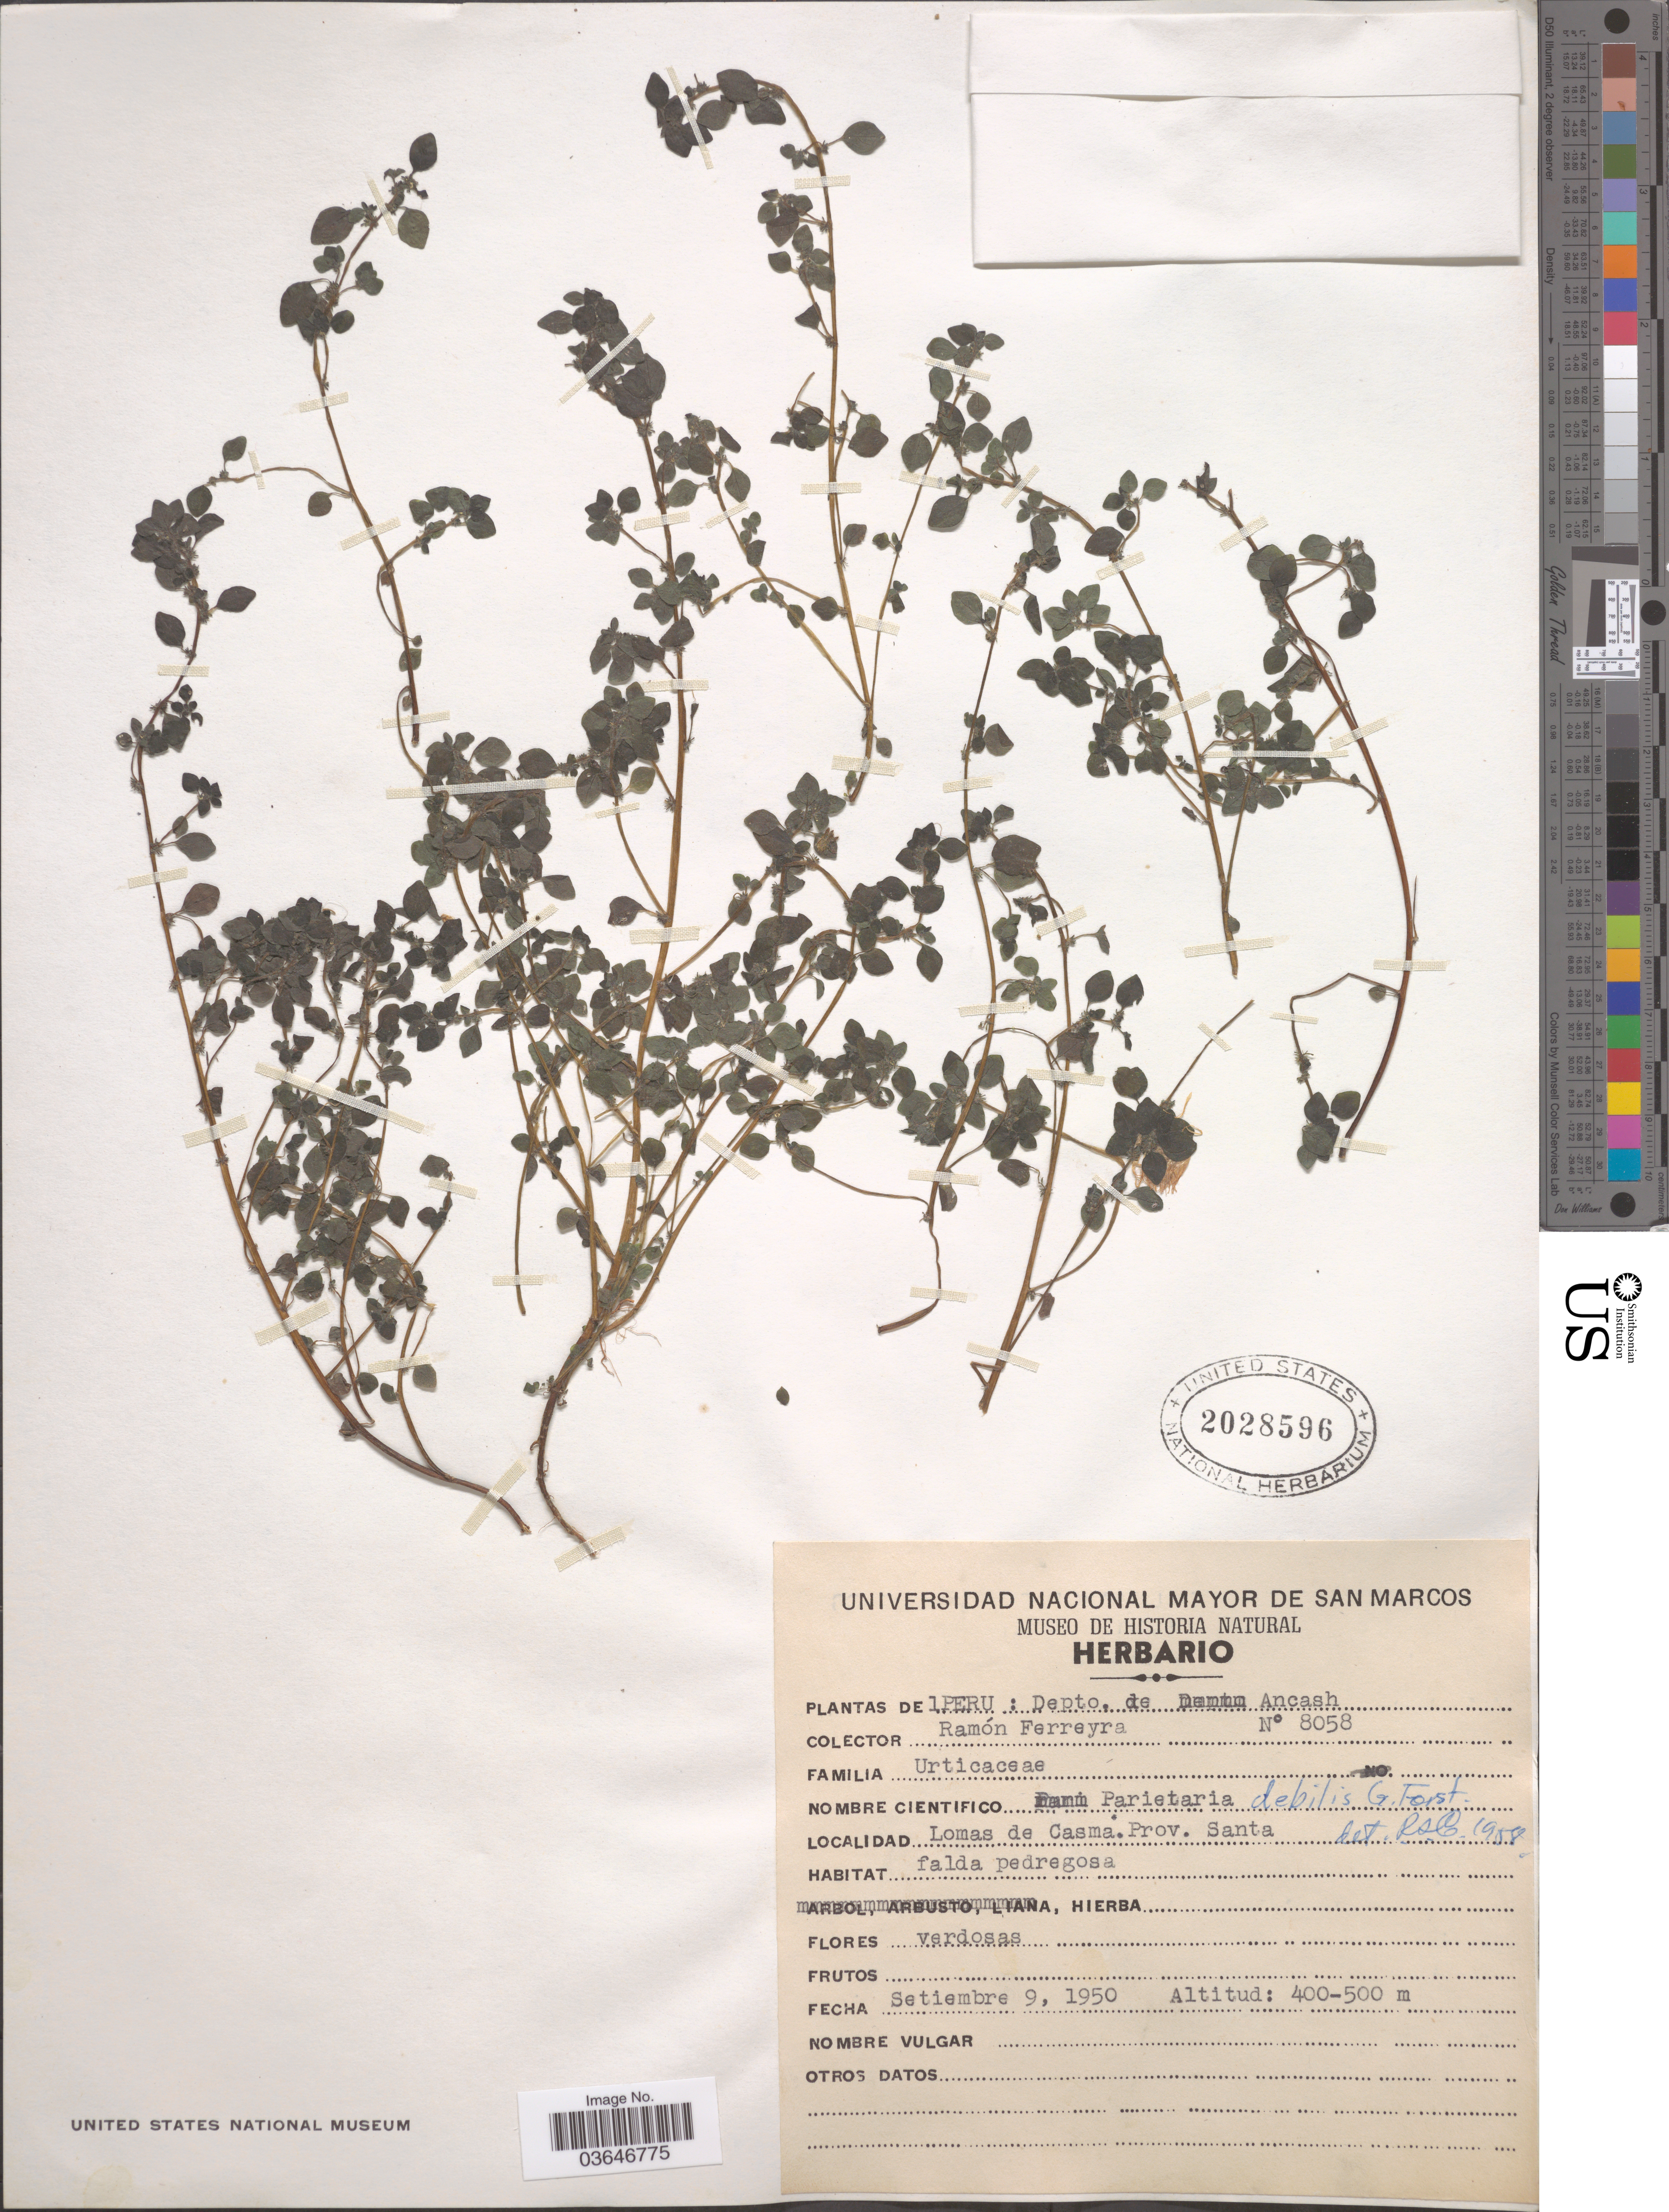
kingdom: Plantae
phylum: Tracheophyta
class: Magnoliopsida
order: Rosales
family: Urticaceae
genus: Parietaria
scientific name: Parietaria debilis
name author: G. Forst.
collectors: R. A. Ferreyra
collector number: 8058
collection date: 1950-09-09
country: Peru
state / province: Ancash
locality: Depto. de Ancash. Lomas de Casma. Prov. Santa.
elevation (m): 400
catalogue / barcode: US 2028596